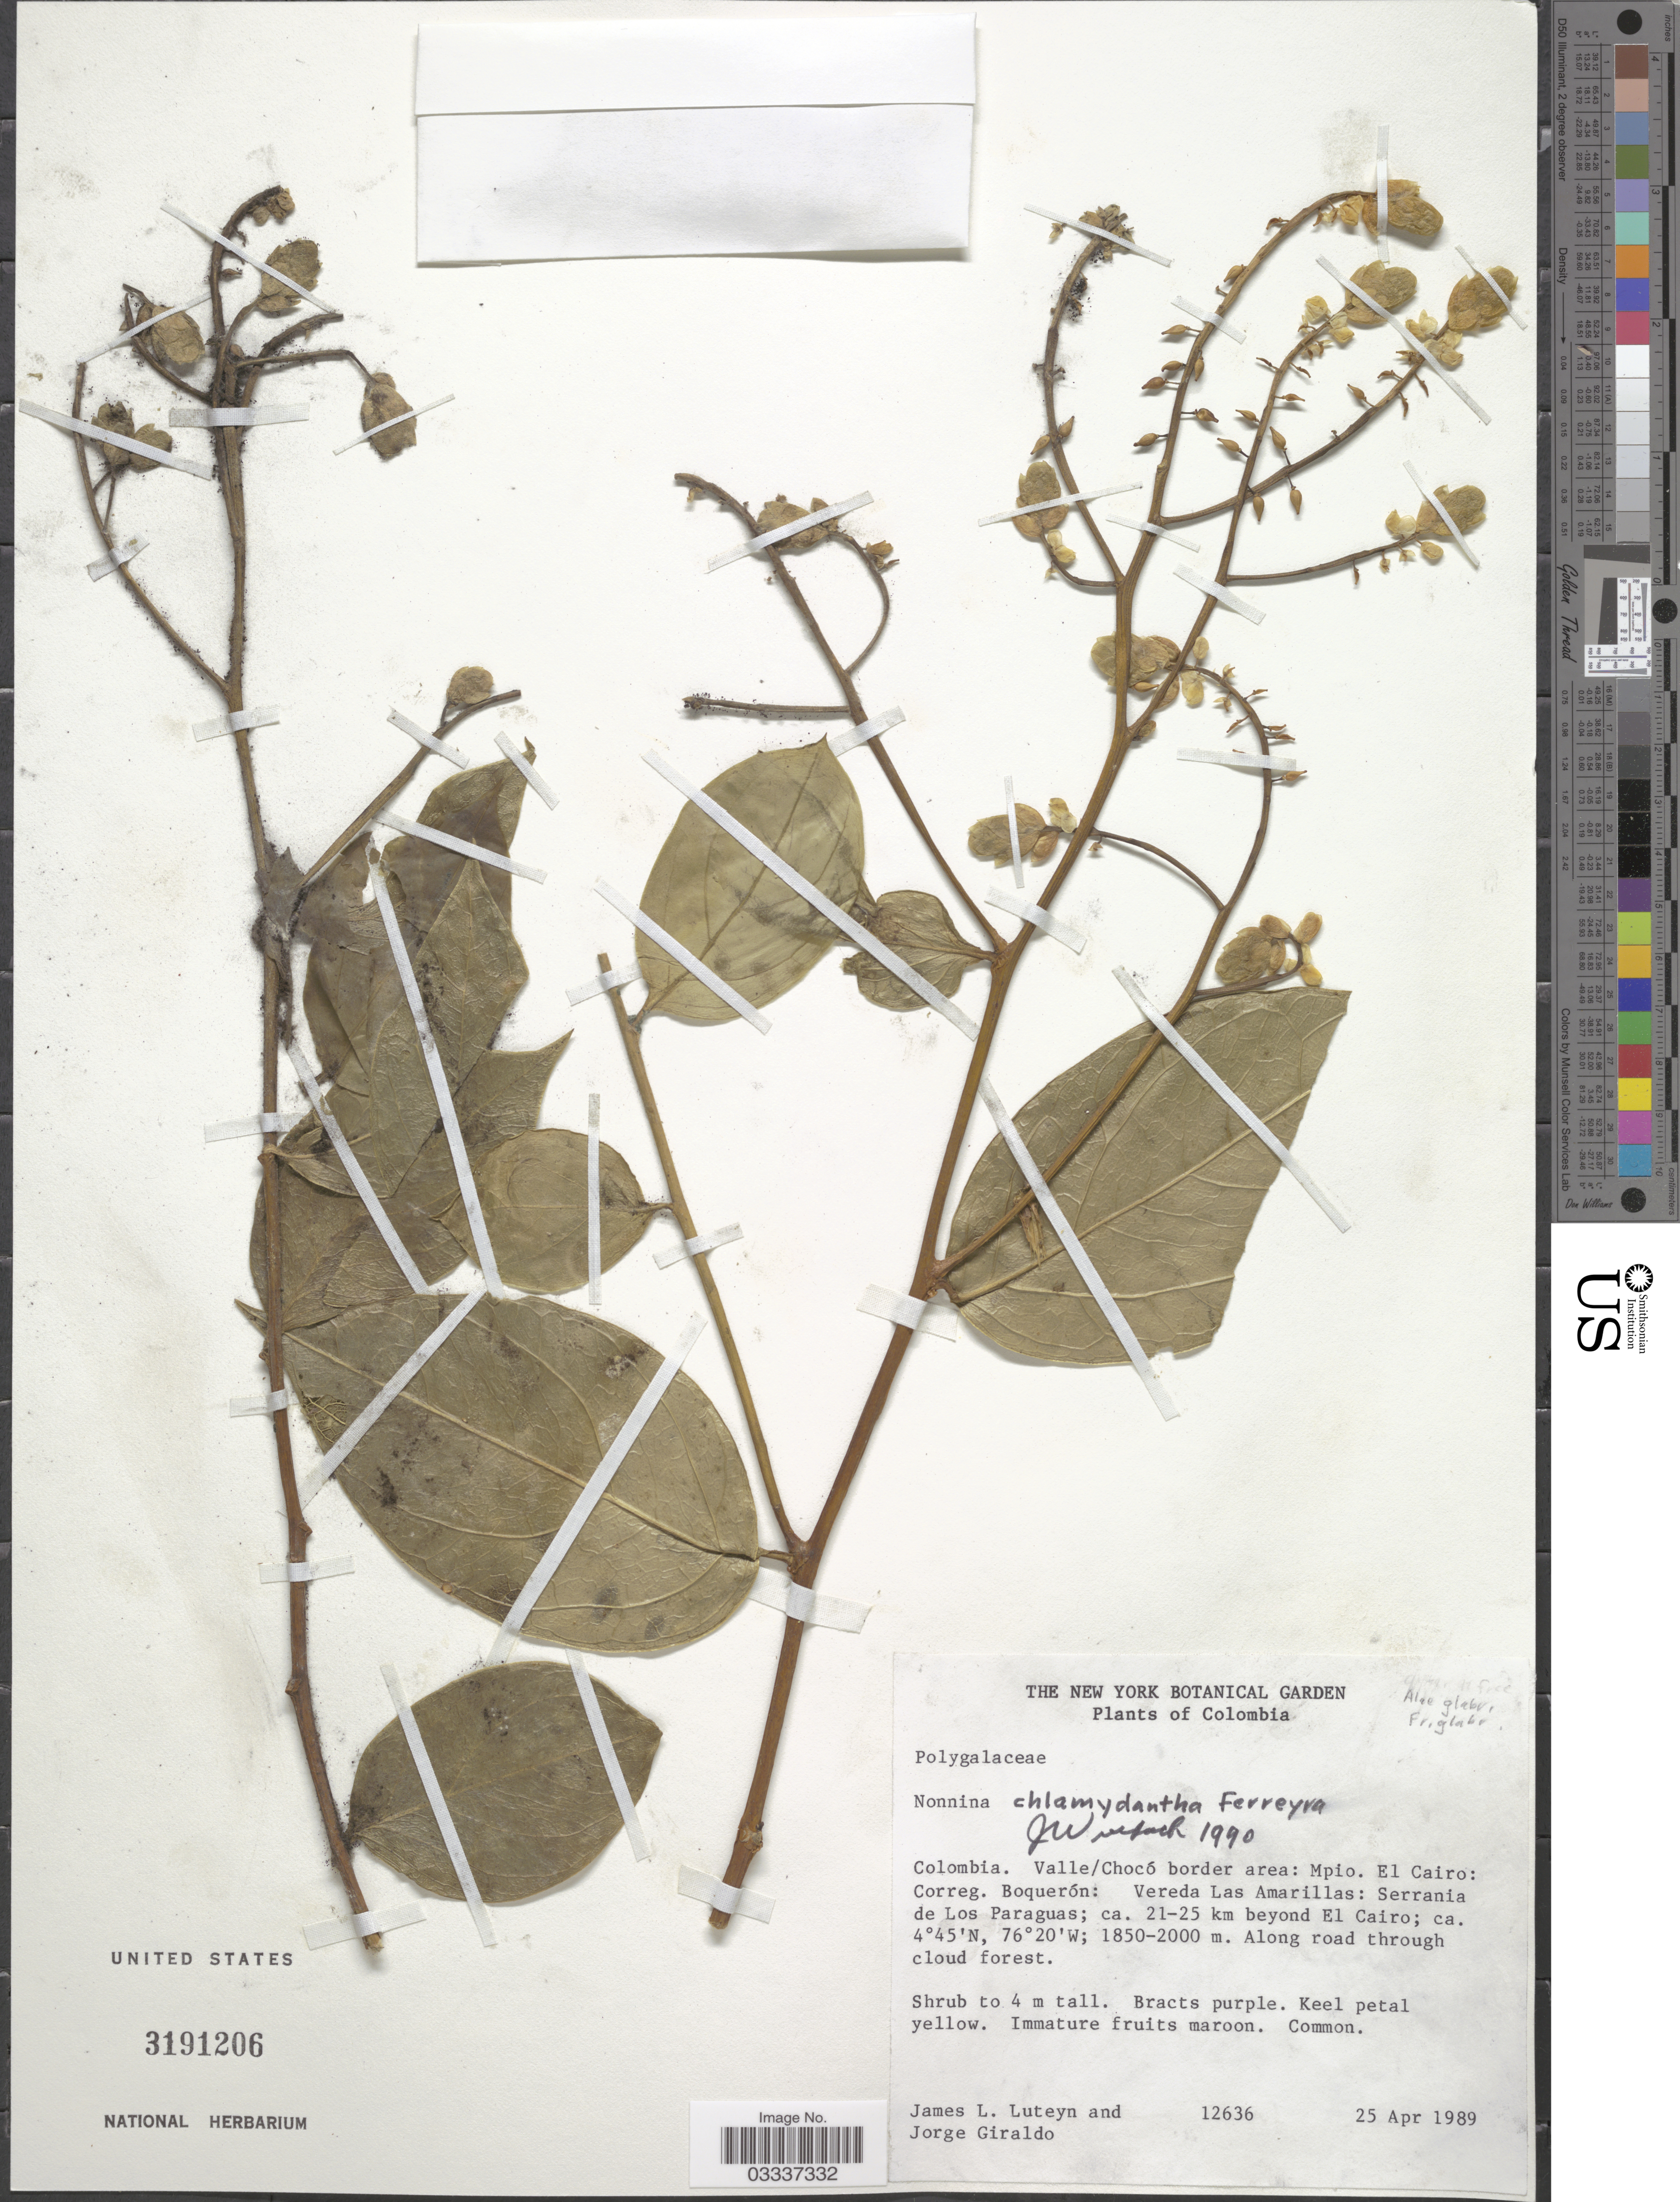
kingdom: Plantae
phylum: Tracheophyta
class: Magnoliopsida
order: Fabales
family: Polygalaceae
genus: Monnina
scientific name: Monnina chlamydantha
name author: Ferreyra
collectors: J. Luteyn & J. Giraldo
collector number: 12636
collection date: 1989-04-25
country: Colombia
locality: Valle/Chocó border area: Mpio. El Cairo: Correg. Boquerón: Vereda Las Amarillas: Serrania de Los Paraguas; ca. 21-25 km beyond El Cairo.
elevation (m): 1850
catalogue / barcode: US 3191206